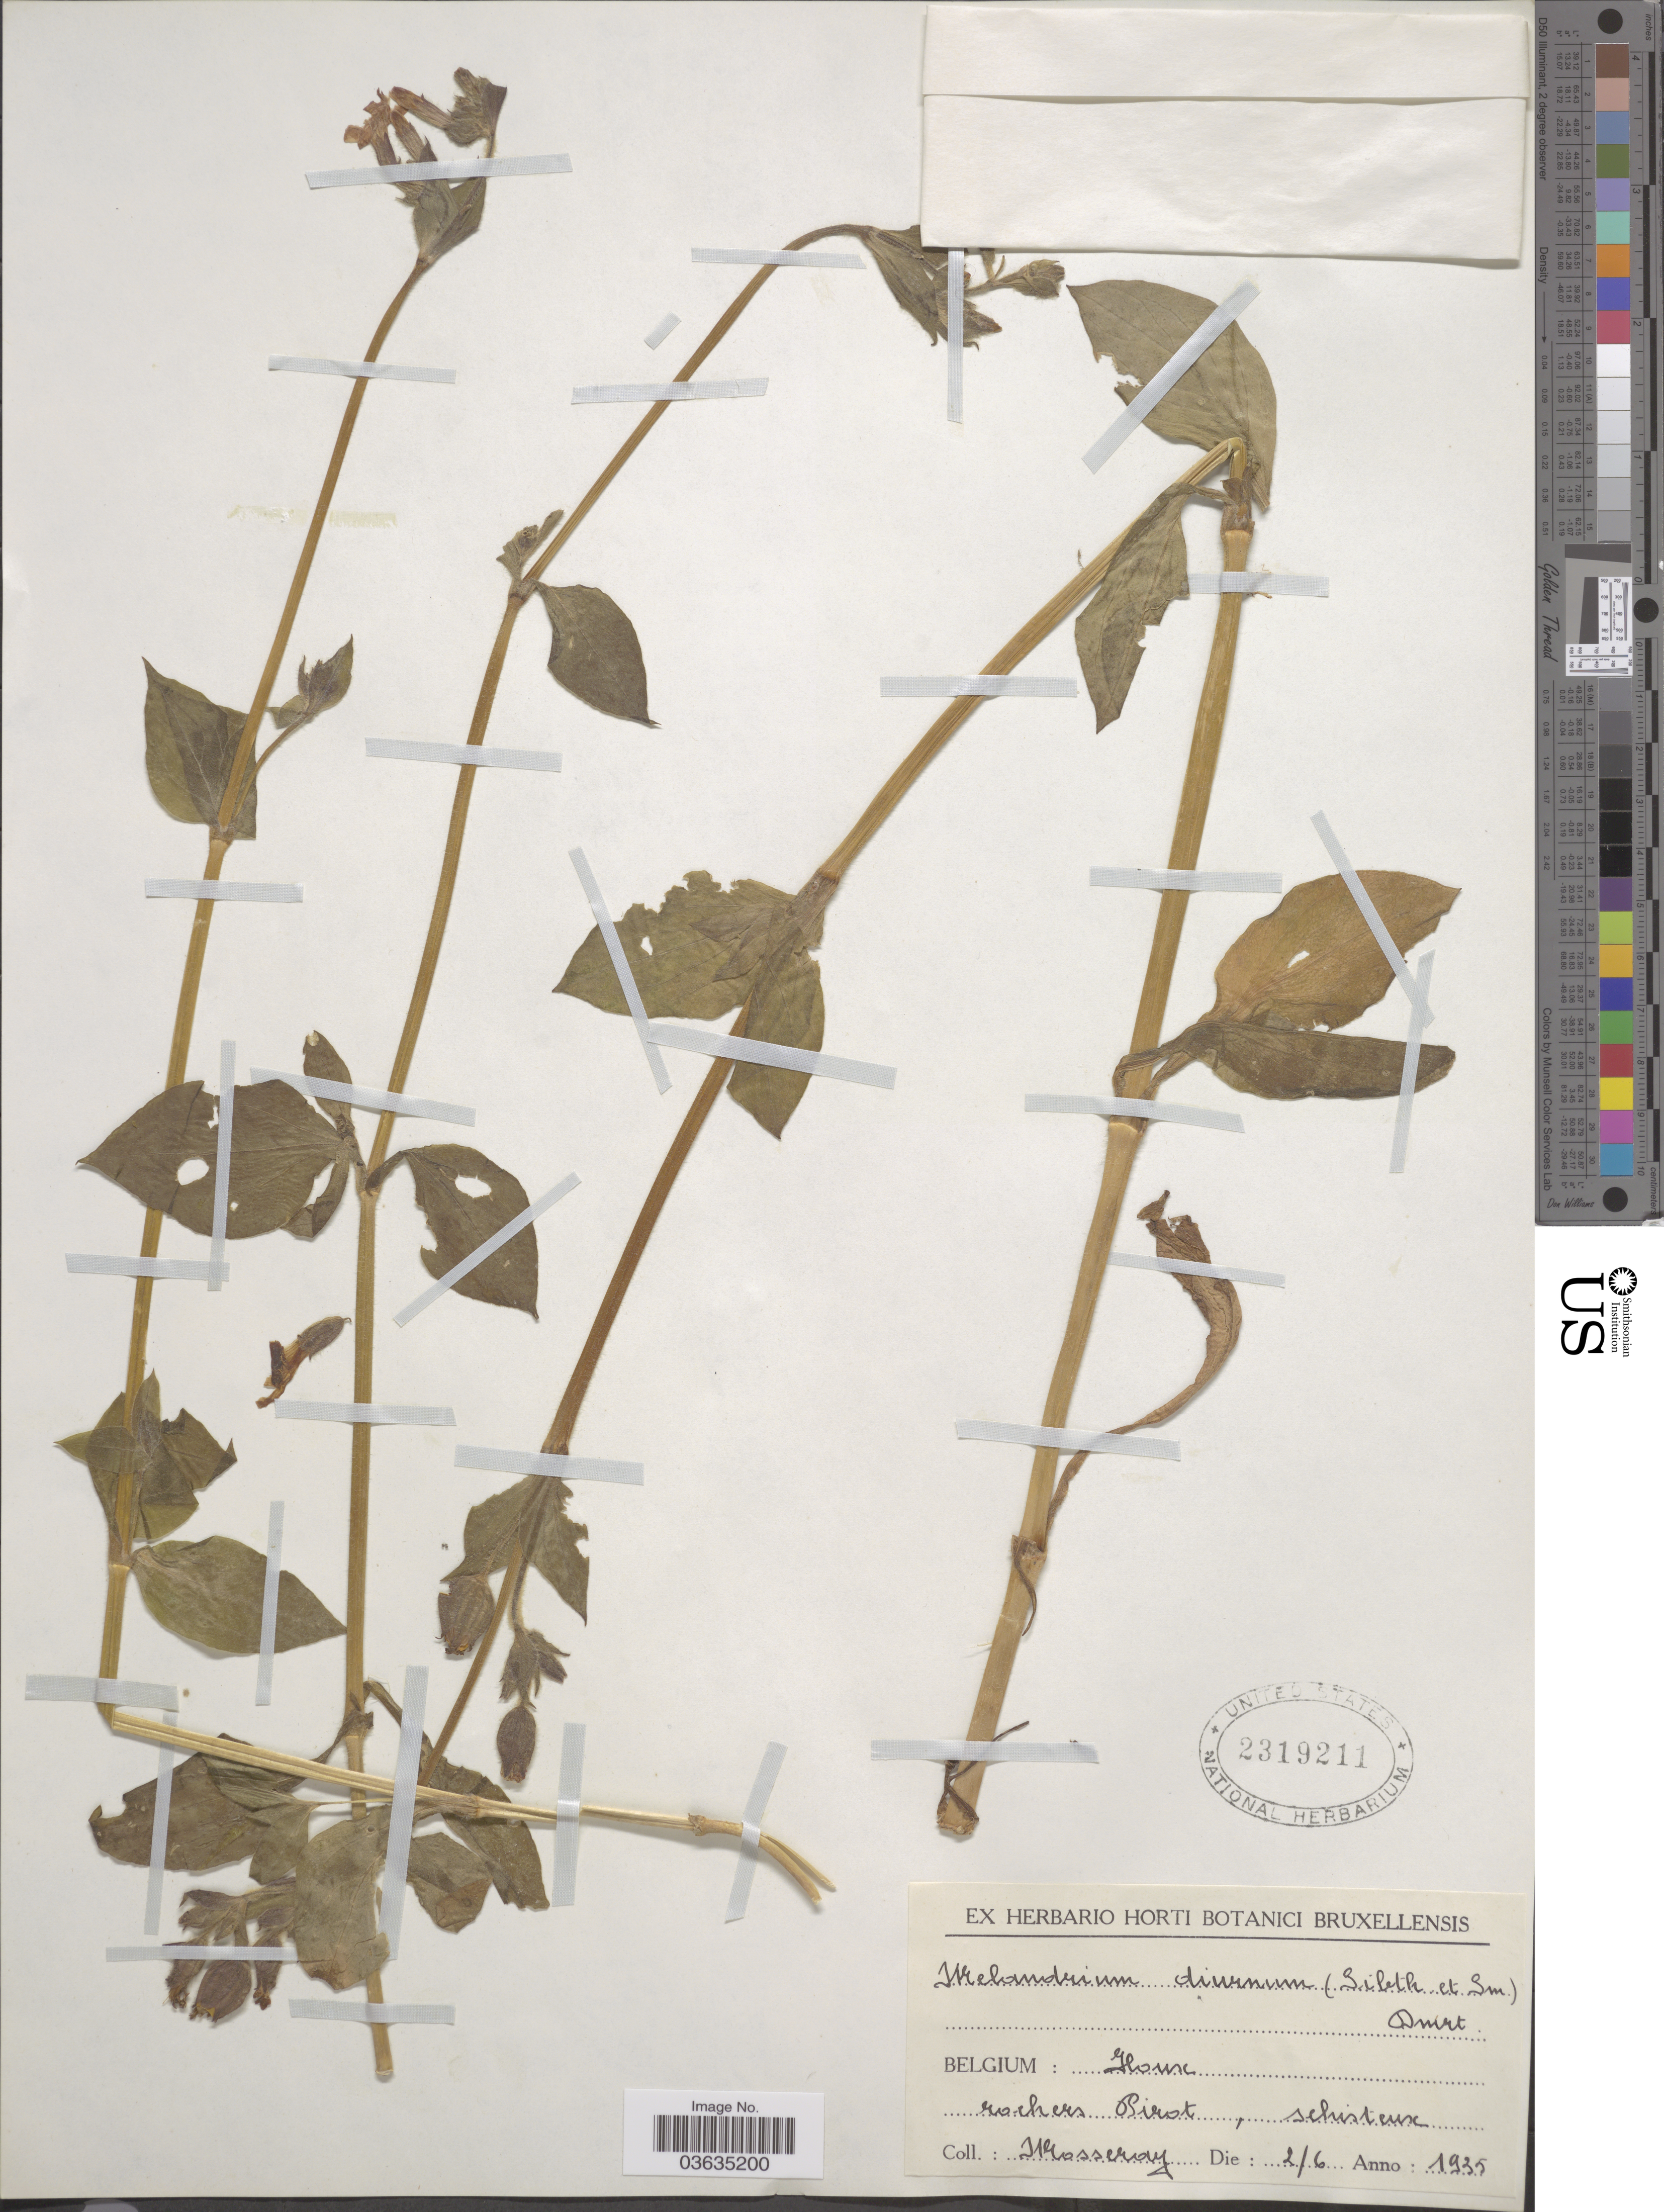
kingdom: Plantae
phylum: Tracheophyta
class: Magnoliopsida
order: Caryophyllales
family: Caryophyllaceae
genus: Silene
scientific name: Silene dioica subsp. dioica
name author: (L.) Clairv.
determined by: Strong, Mark T., (BOT), Smithsonian Institution - National Museum of Natural History (UNITED STATES)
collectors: Mosseray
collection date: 1935-06-02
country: Belgium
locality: Houx rochers Pirot.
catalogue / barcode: US 2319211